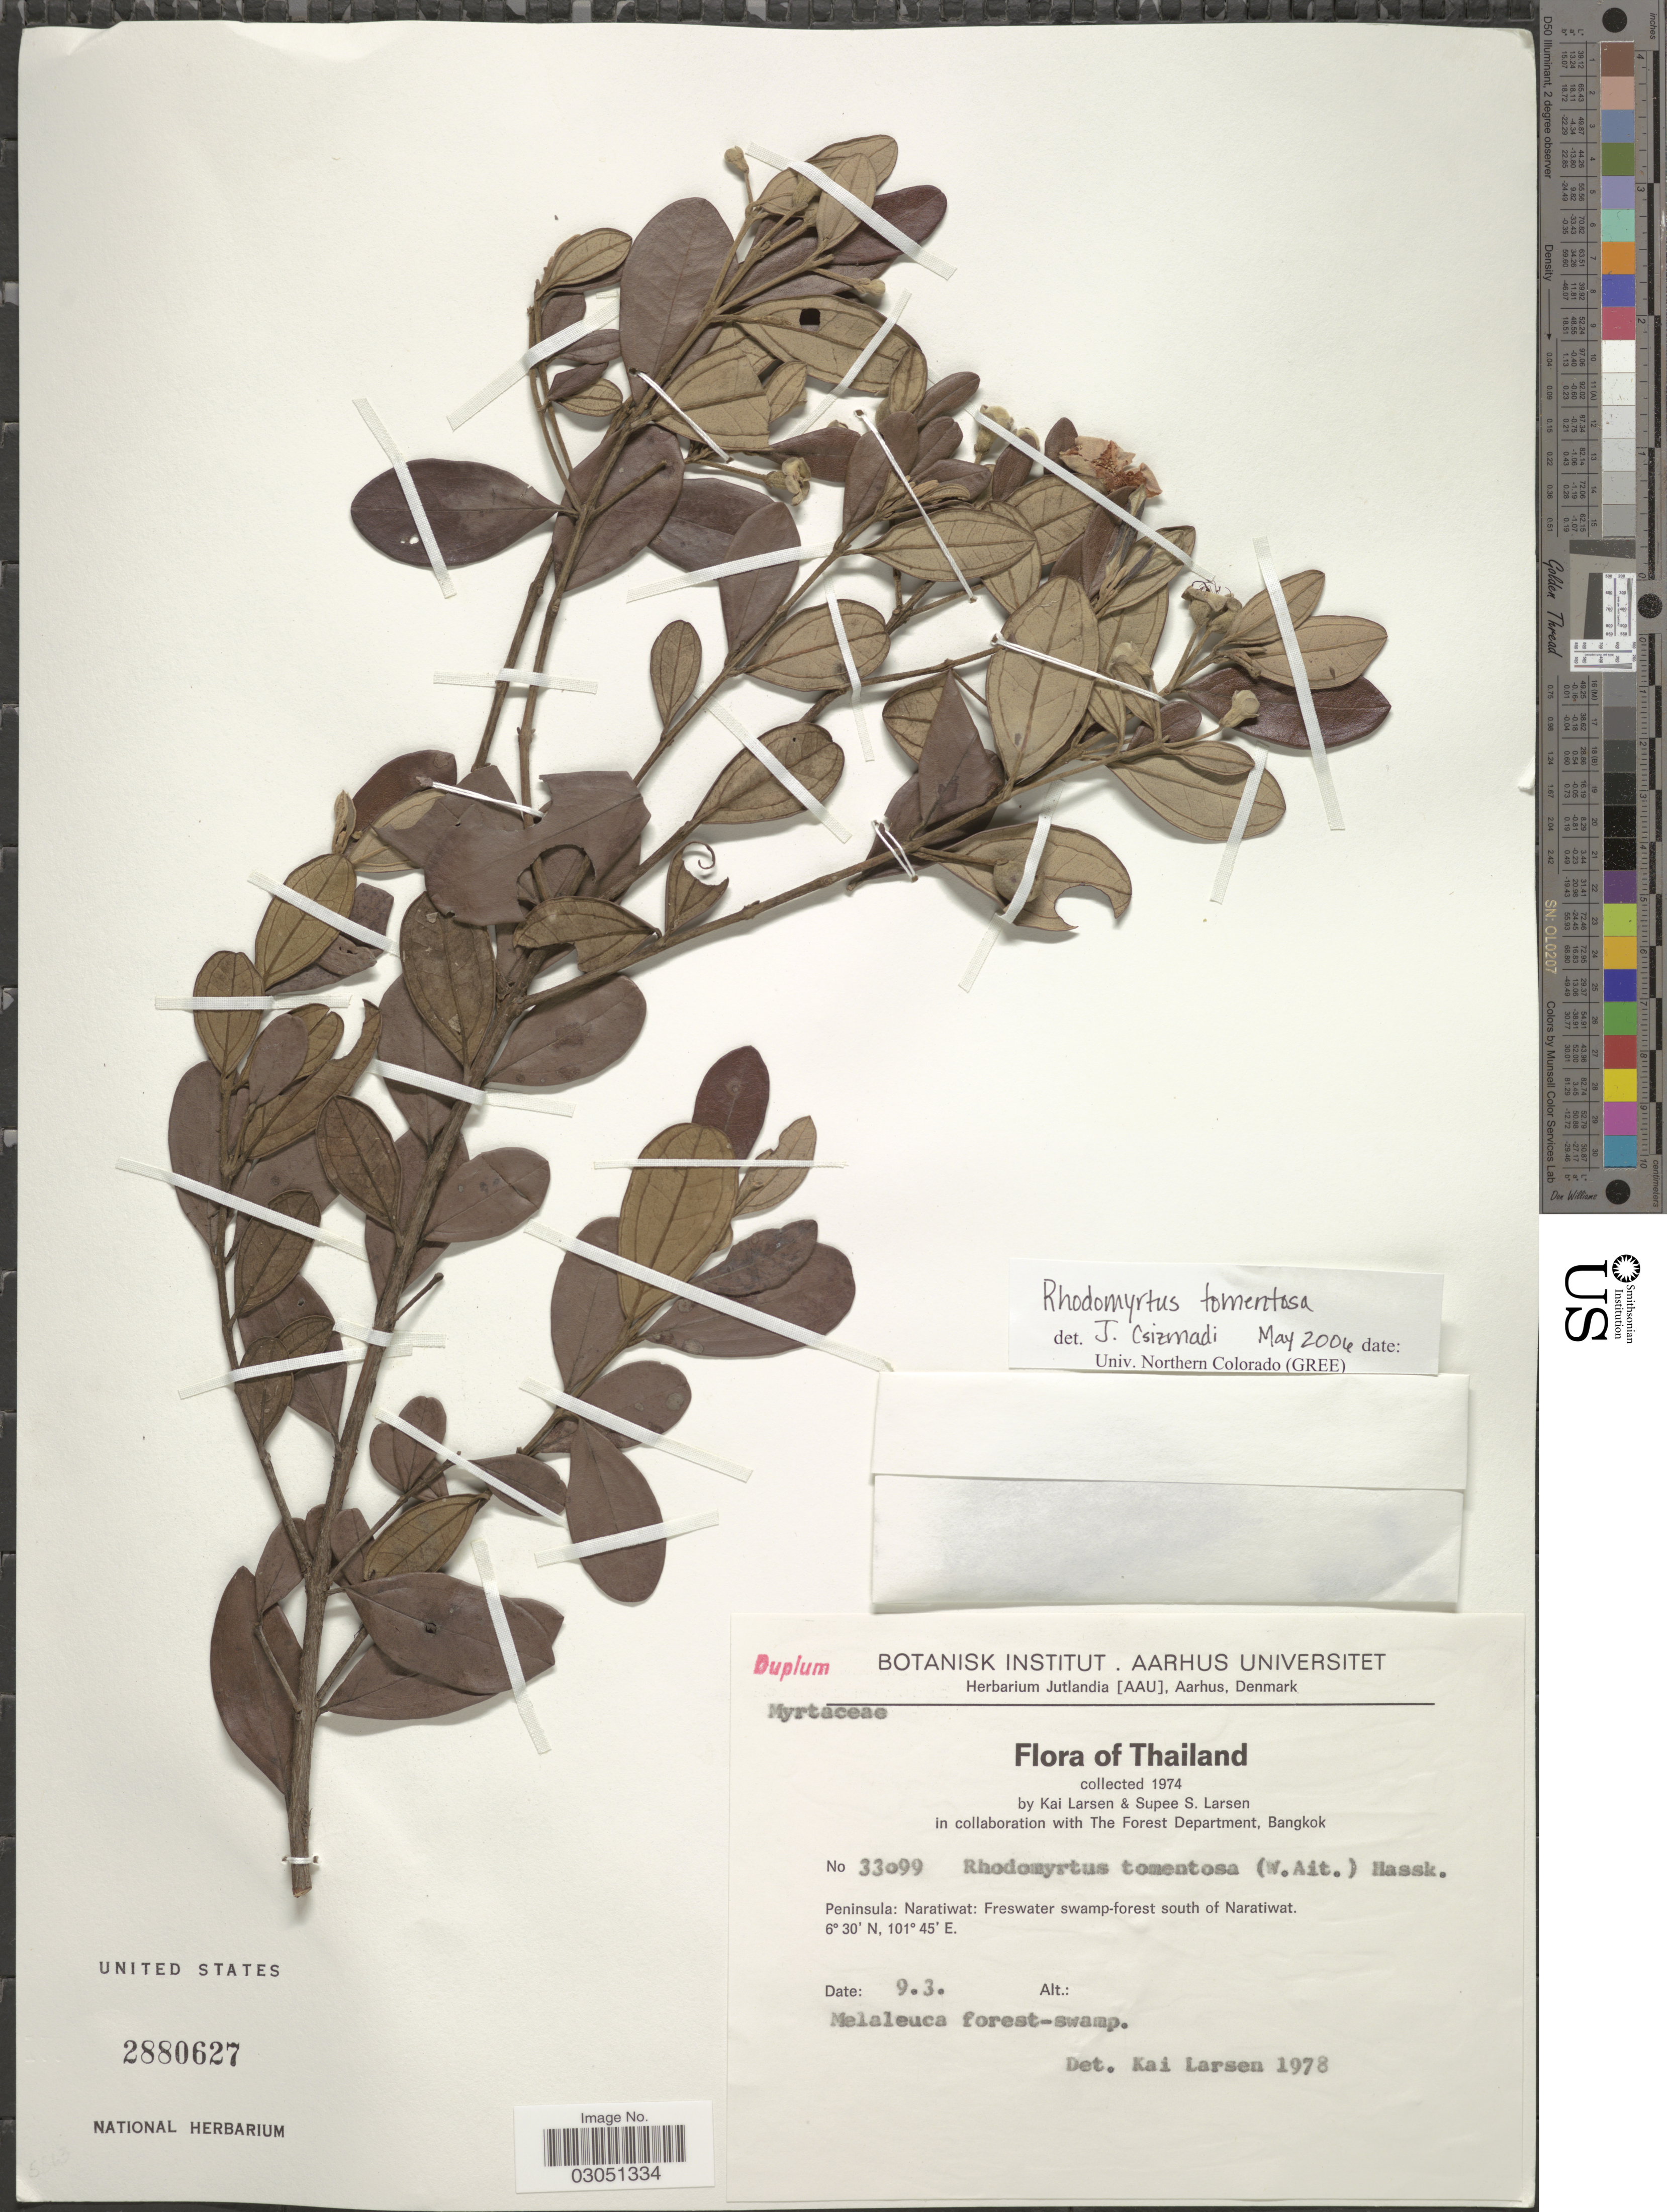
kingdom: Plantae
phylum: Tracheophyta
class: Magnoliopsida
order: Myrtales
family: Myrtaceae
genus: Rhodomyrtus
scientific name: Rhodomyrtus tomentosa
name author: (Aiton) Hassk.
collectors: K. Larsen & S. Larsen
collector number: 33099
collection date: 1974-03-09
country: Thailand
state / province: Narathiwat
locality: Peninsula: Naratiwat: Freswater swamp-forest south of Naratiwat.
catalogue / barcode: US 2880627